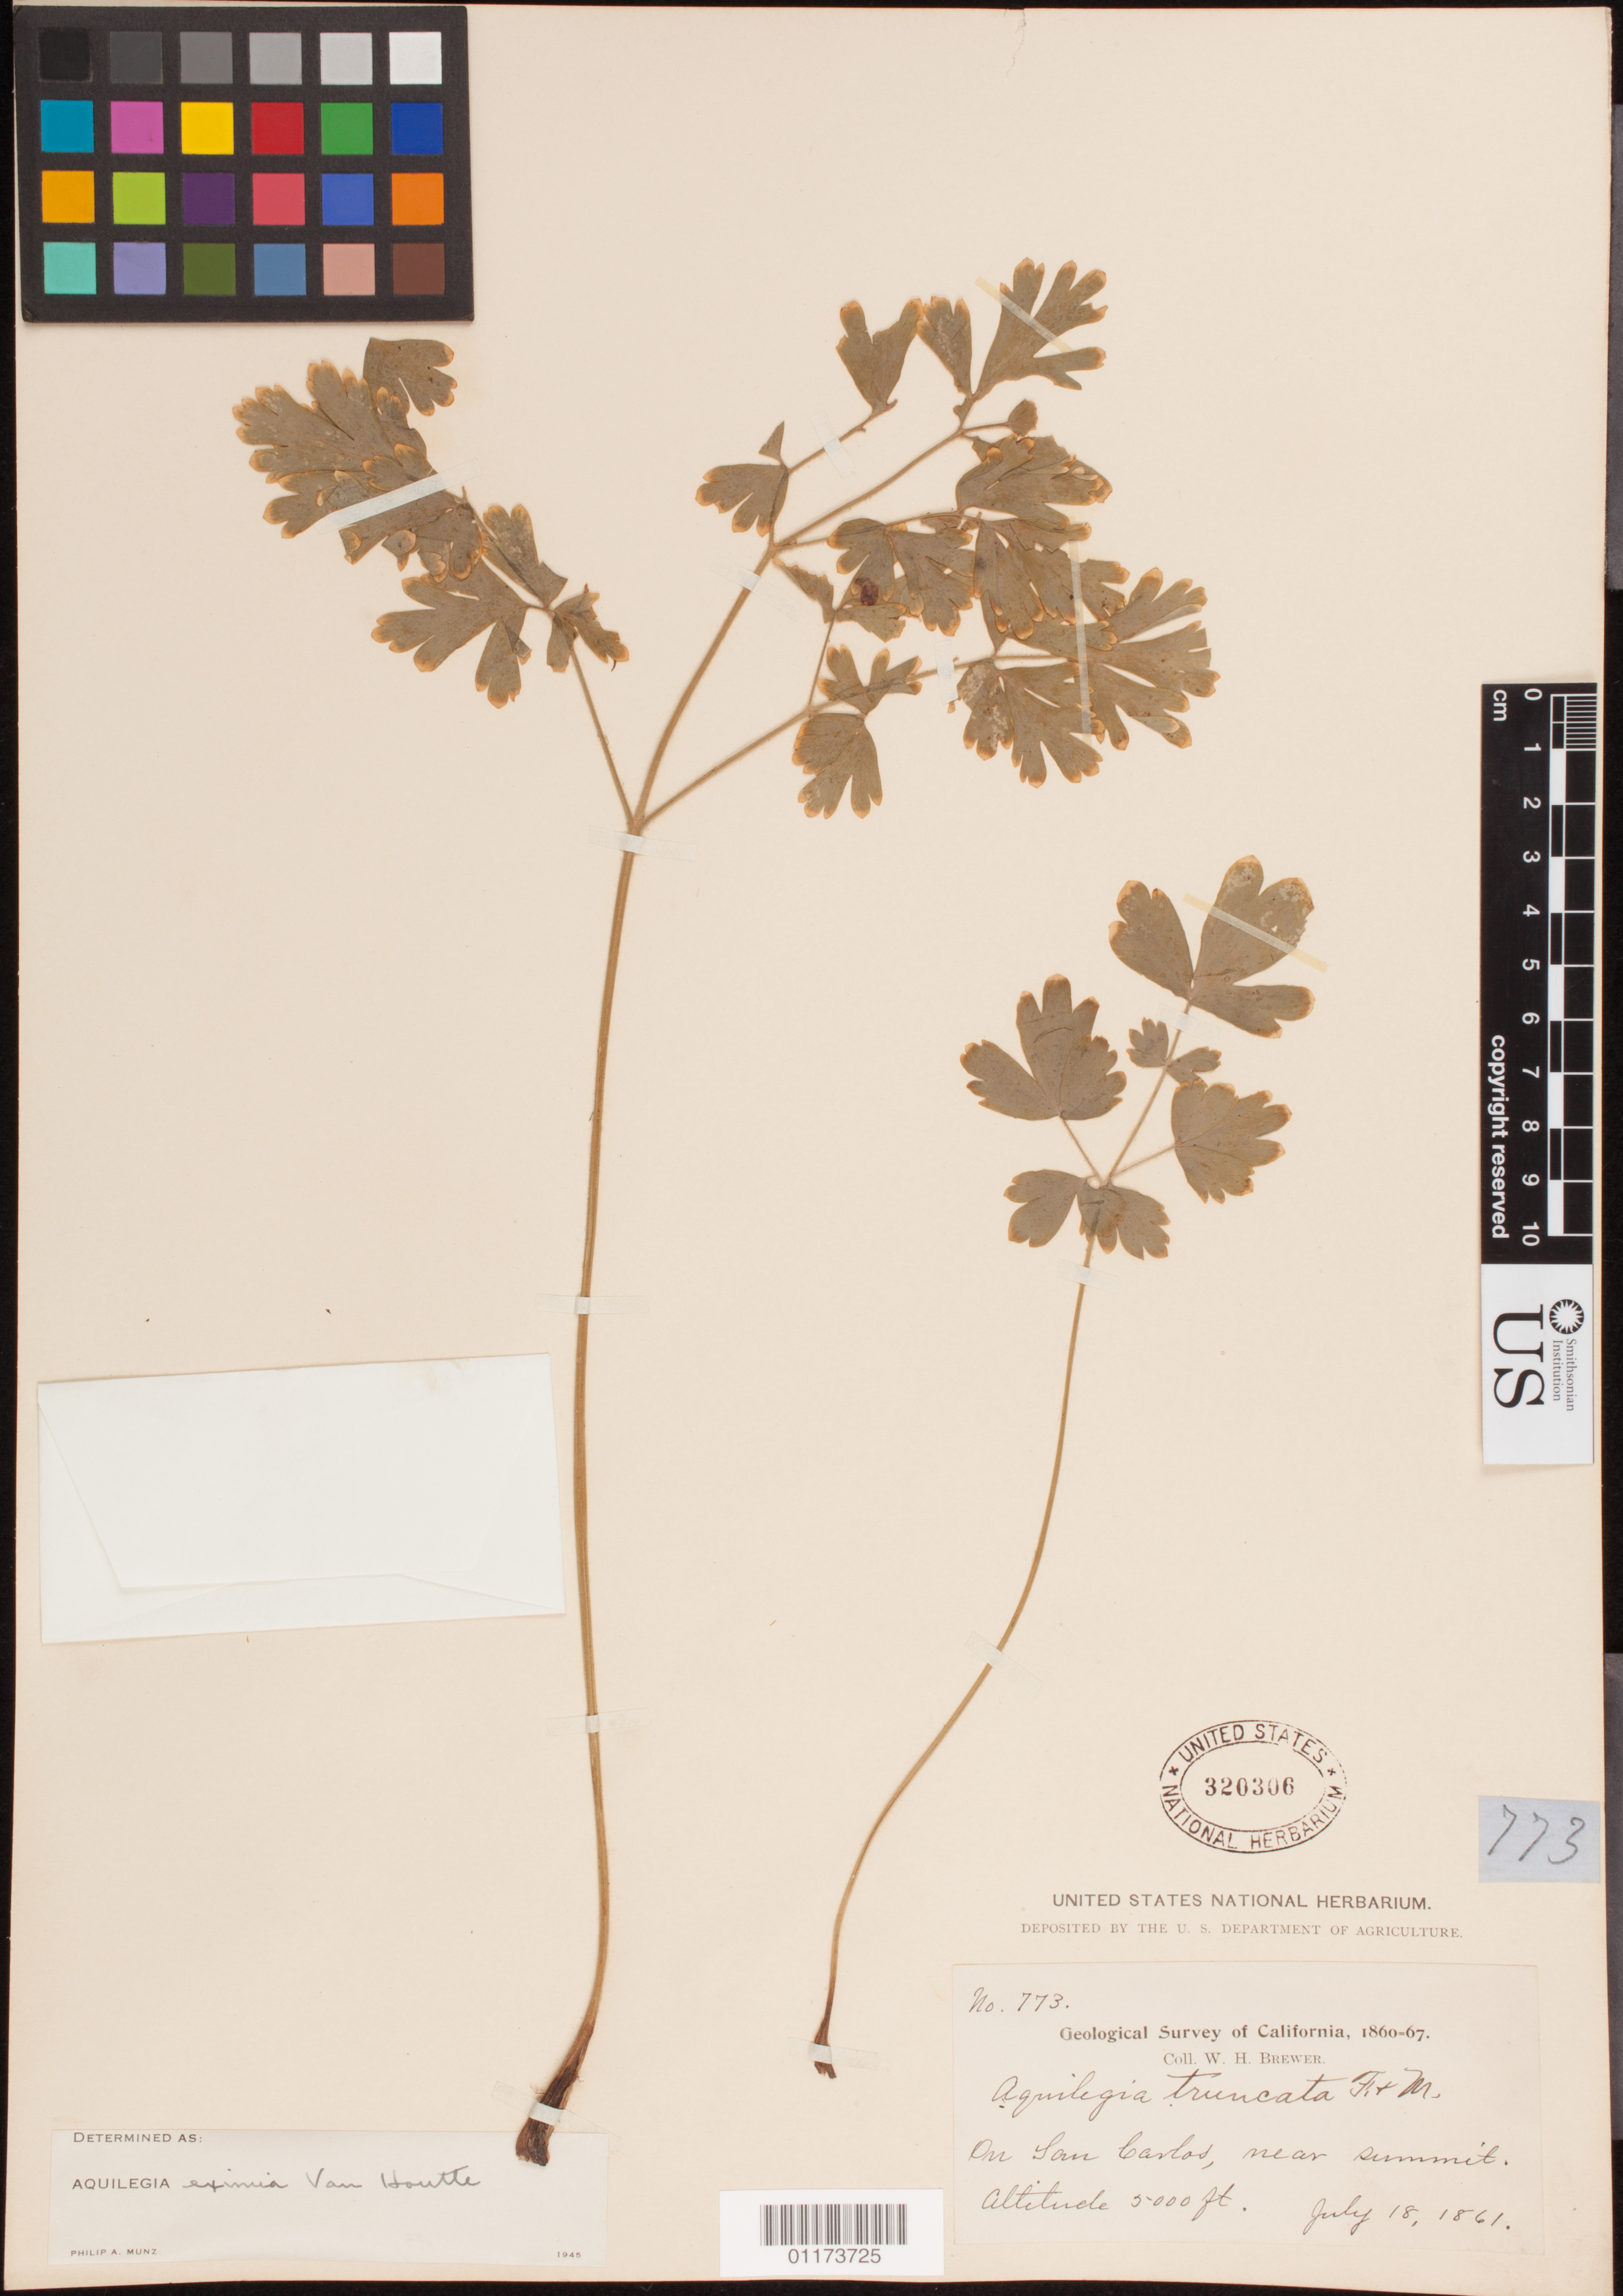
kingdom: Plantae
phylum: Tracheophyta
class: Magnoliopsida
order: Ranunculales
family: Ranunculaceae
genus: Aquilegia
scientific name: Aquilegia eximia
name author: Van Houtte & Planch.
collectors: W. H. Brewer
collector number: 773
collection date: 1861-07-18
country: United States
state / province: California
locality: On San Carlos, near summit.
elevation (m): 1524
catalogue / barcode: US 320306